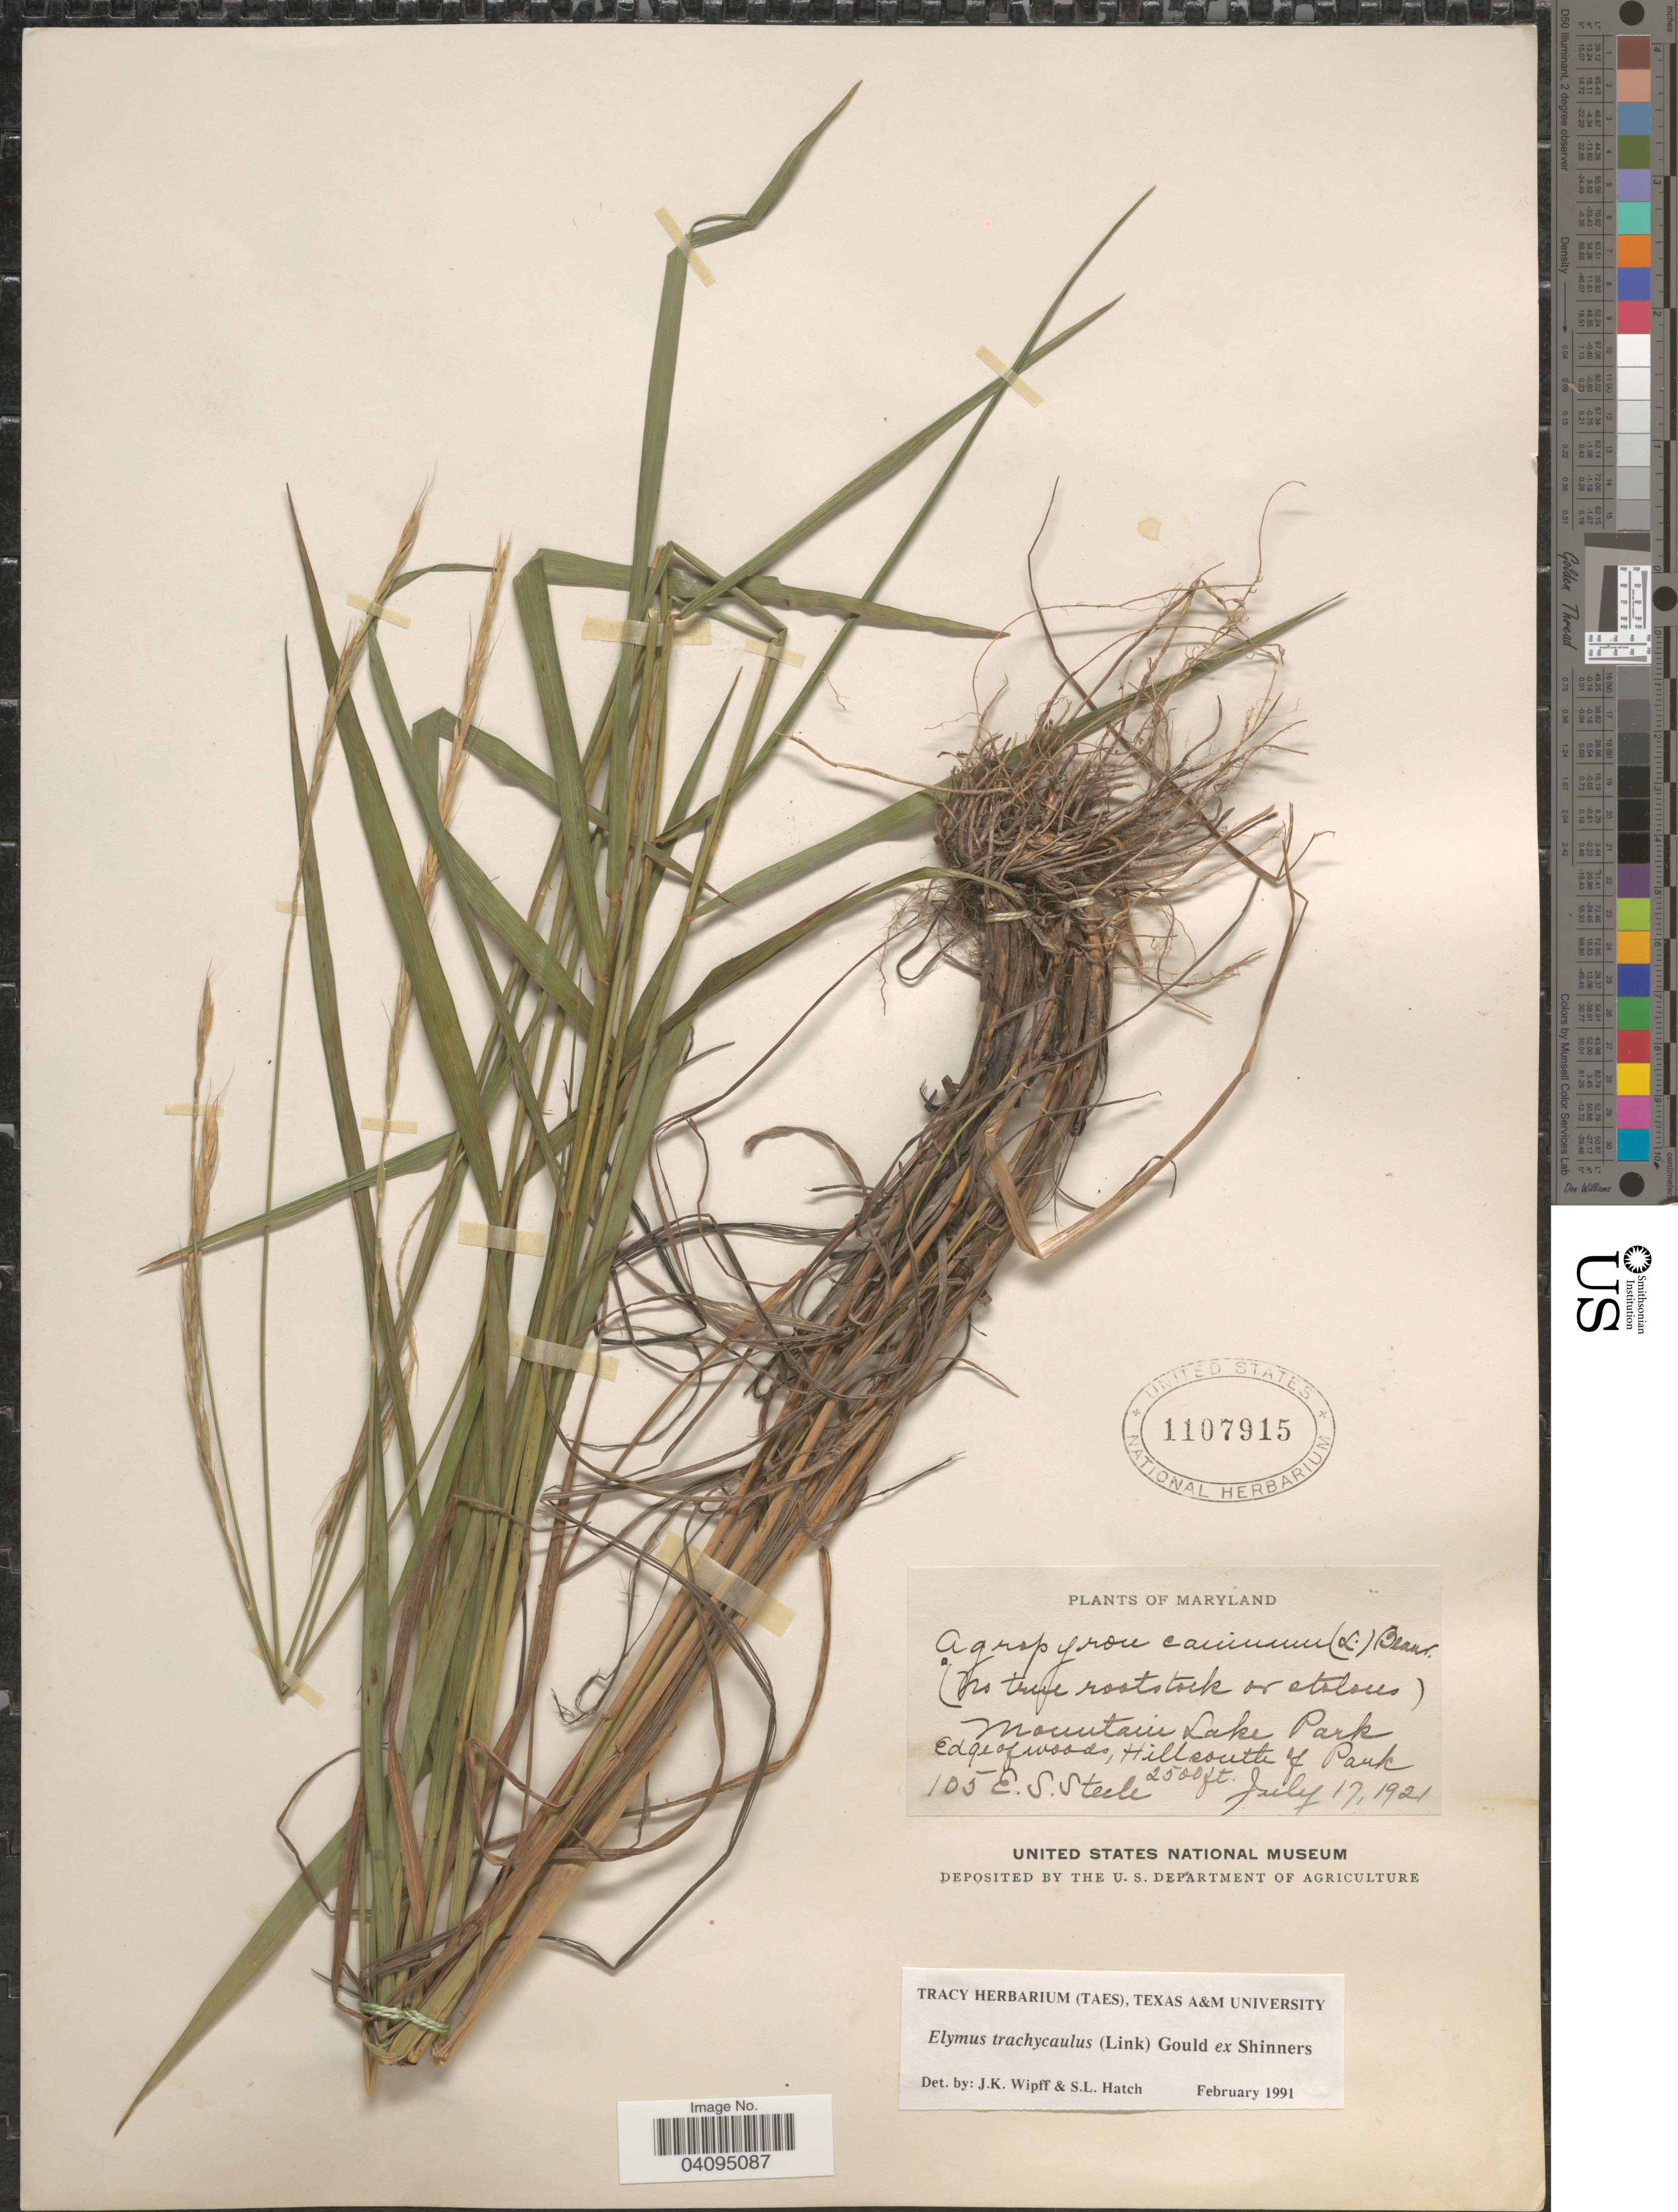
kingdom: Plantae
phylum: Tracheophyta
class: Liliopsida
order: Poales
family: Poaceae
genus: Elymus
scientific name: Elymus trachycaulus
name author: (Link) Gould ex Shinners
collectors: E. Steele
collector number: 105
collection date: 1921-07-17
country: United States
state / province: Maryland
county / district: Garrett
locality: Mountain Lake Park. Edge of woods, Hill south of Park.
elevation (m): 762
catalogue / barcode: US 1107915